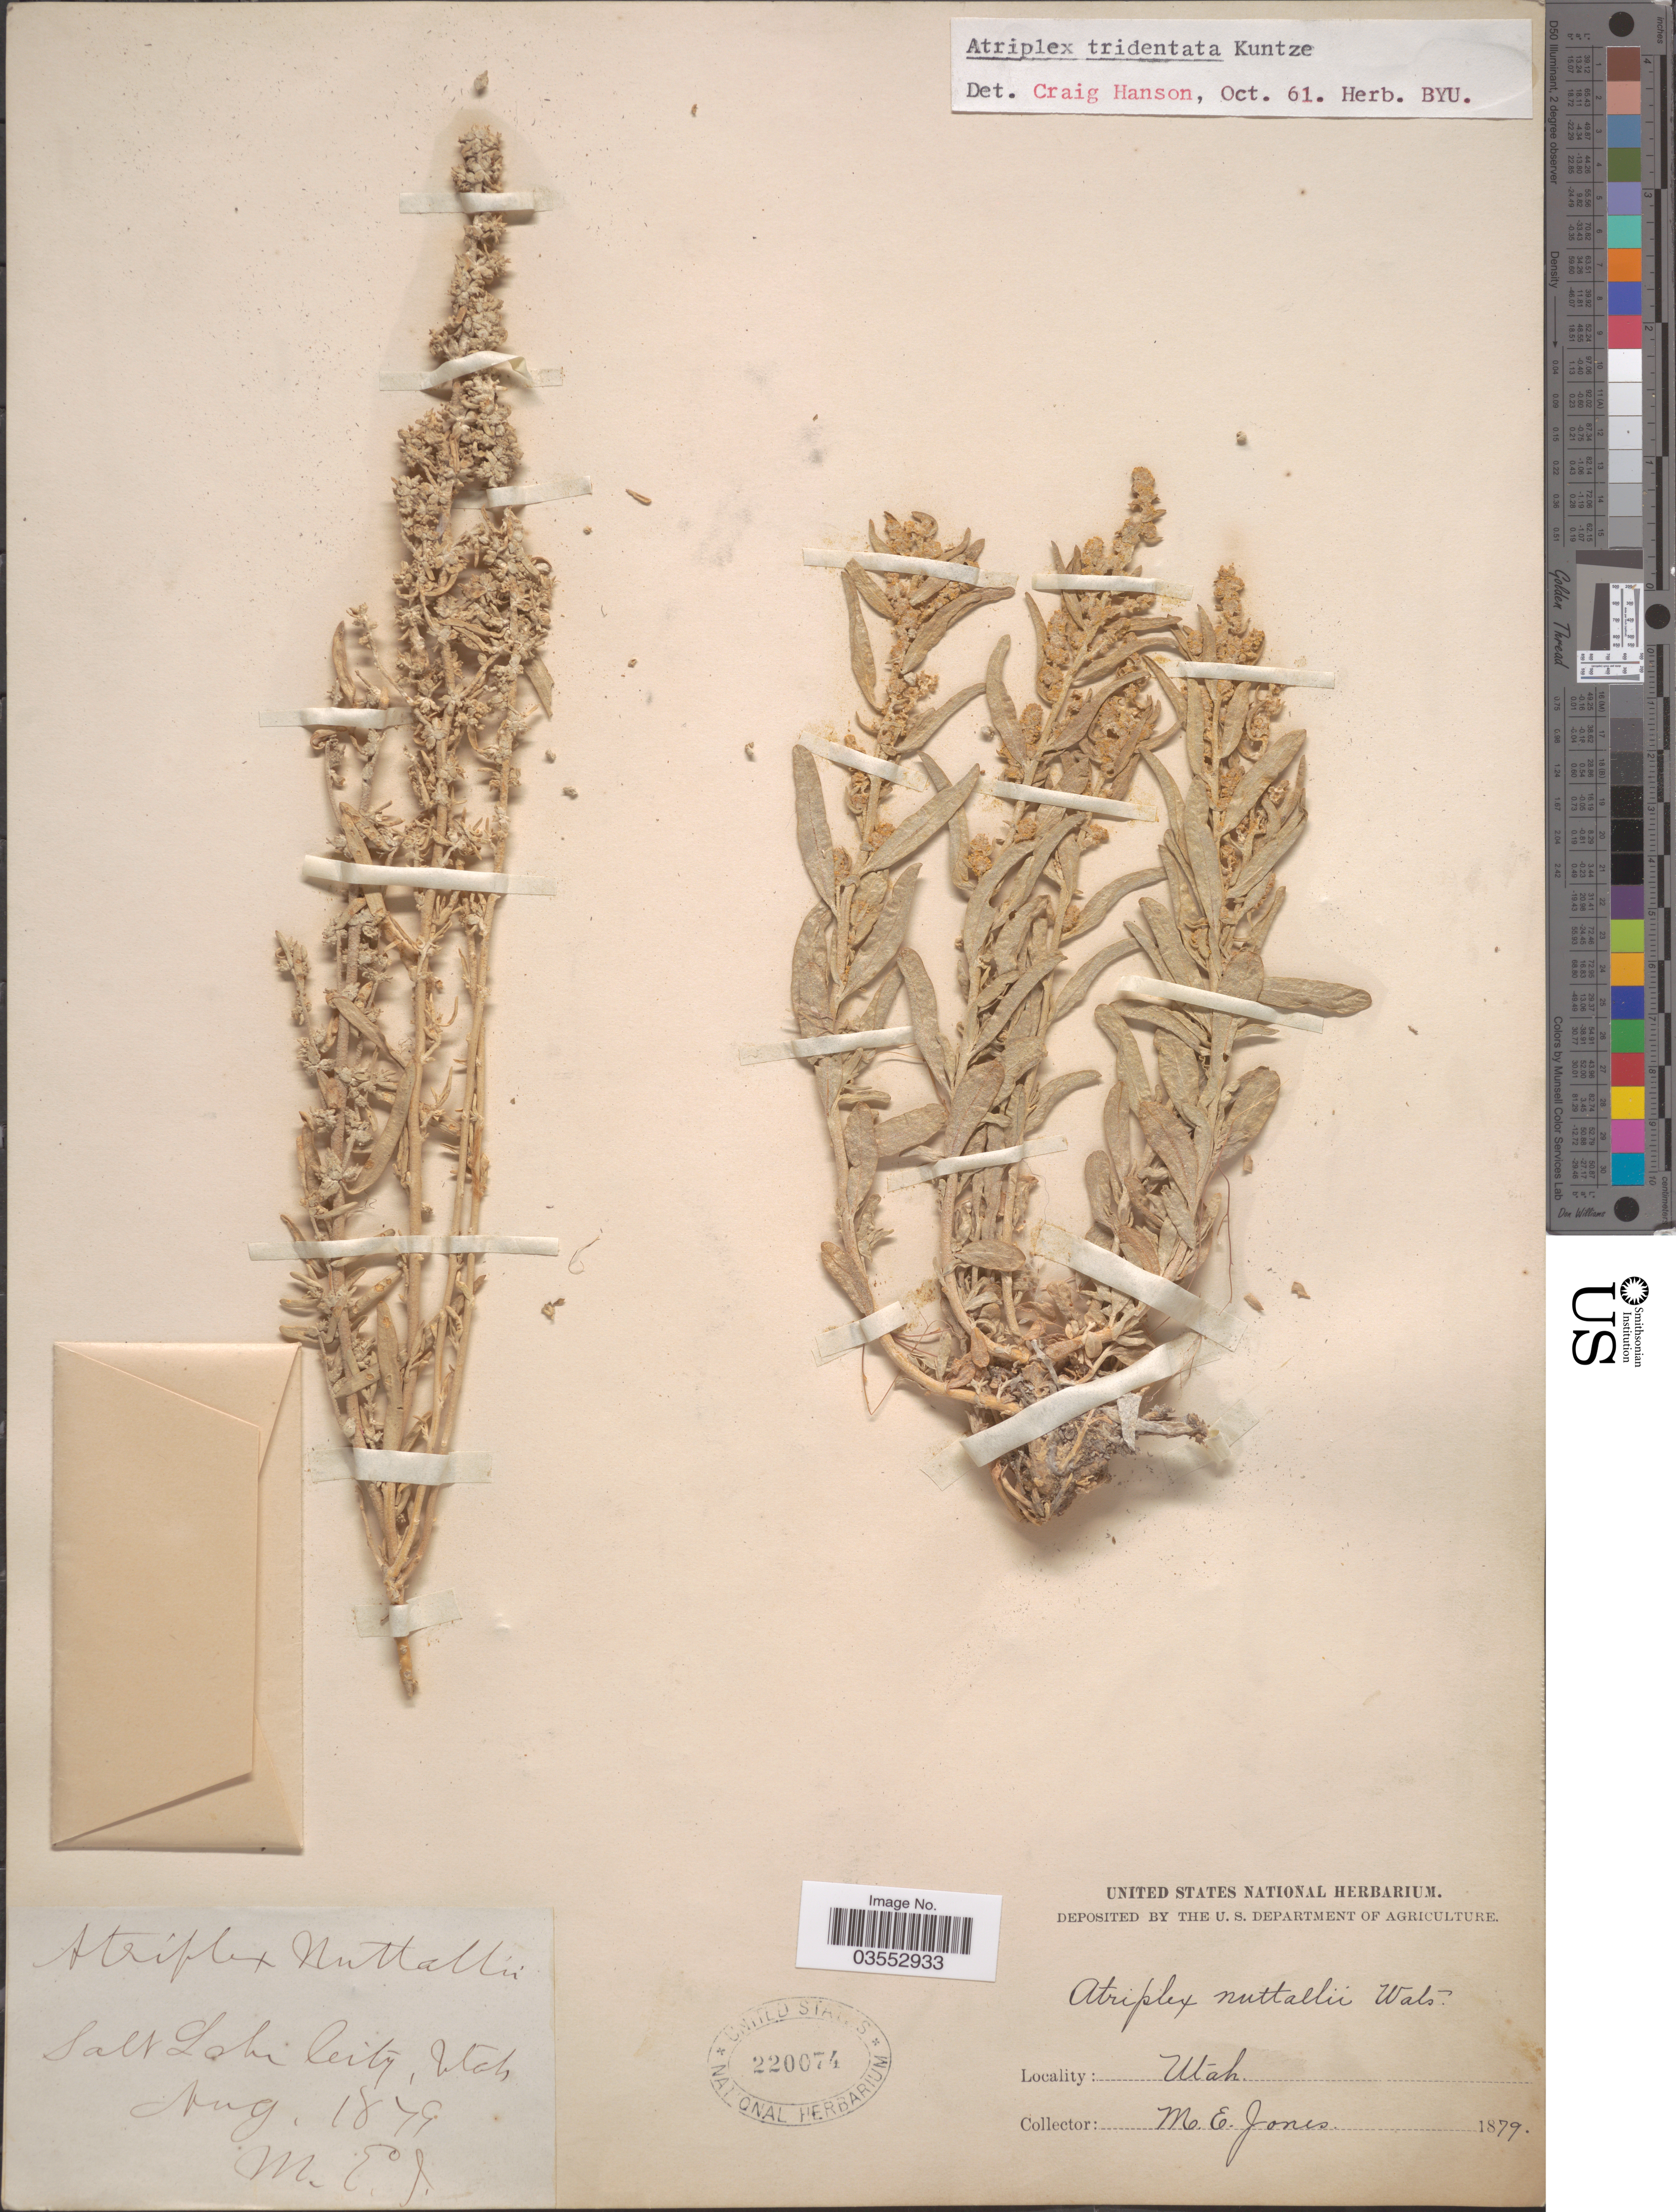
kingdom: Plantae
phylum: Tracheophyta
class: Magnoliopsida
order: Caryophyllales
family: Amaranthaceae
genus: Atriplex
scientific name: Atriplex tridentata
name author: Kuntze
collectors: M. E. Jones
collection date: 1879-08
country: United States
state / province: Utah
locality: Salt Lake City.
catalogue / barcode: US 220074